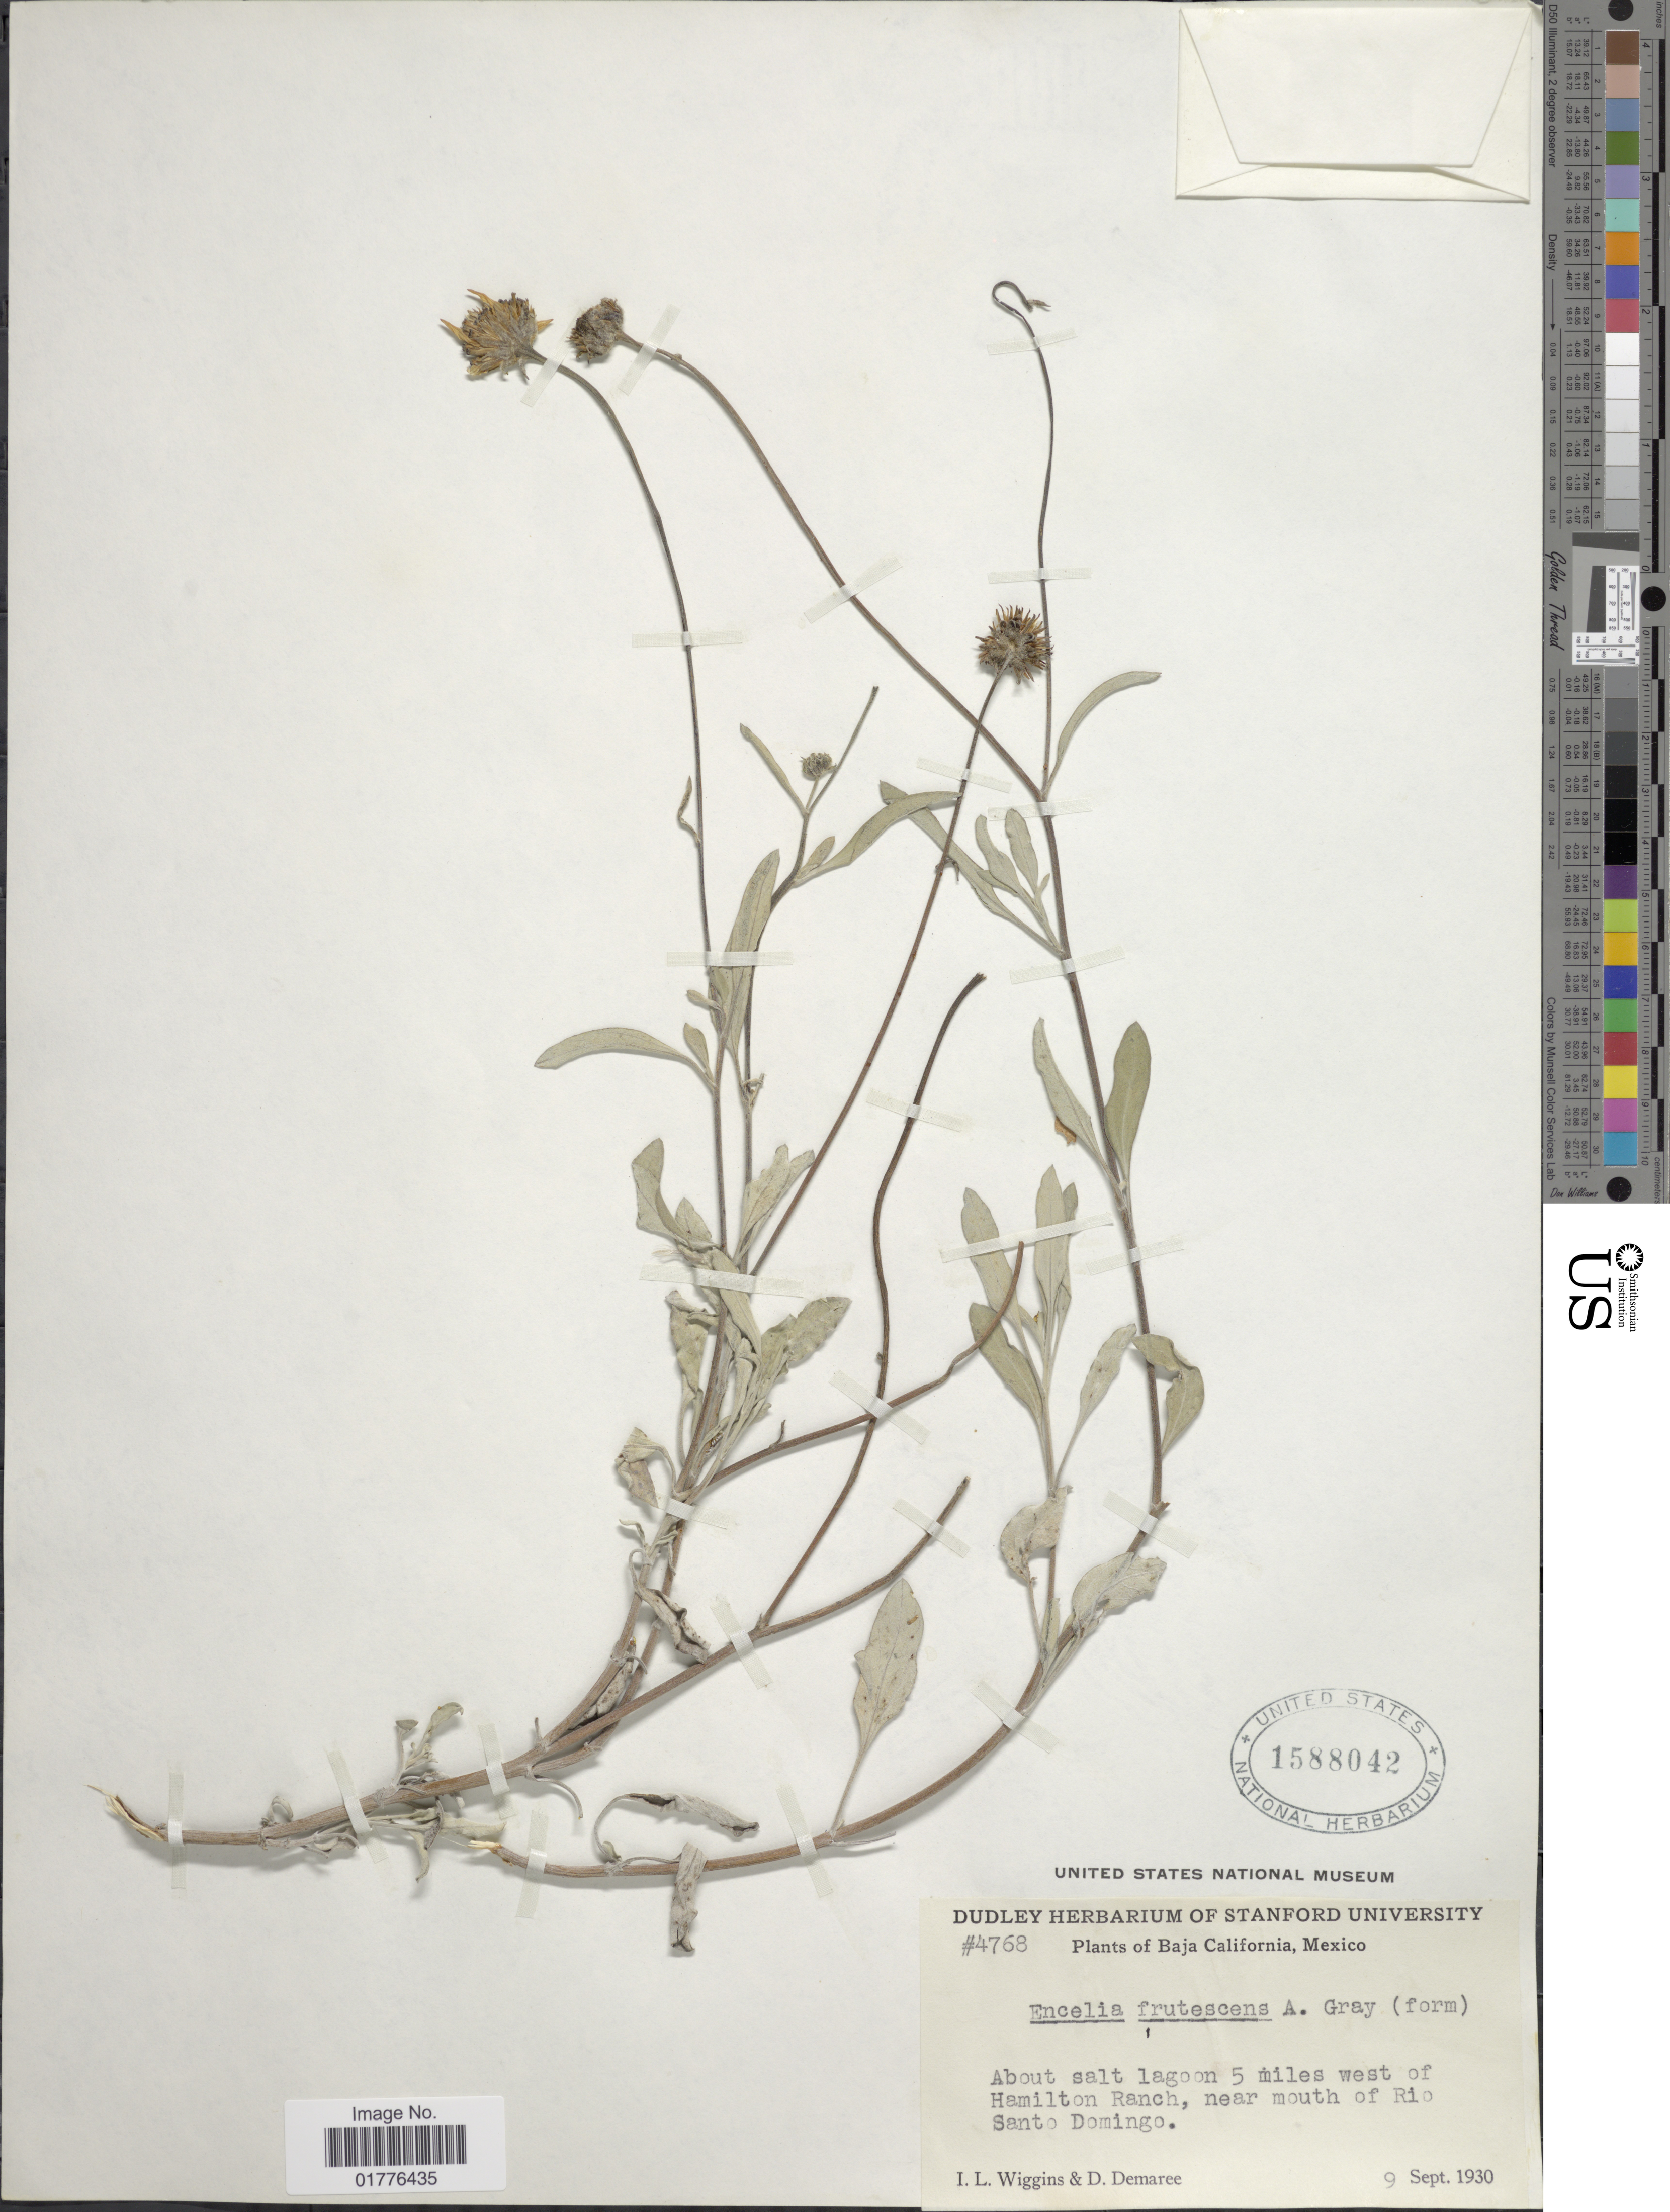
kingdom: Plantae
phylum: Tracheophyta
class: Magnoliopsida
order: Asterales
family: Asteraceae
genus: Encelia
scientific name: Encelia frutescens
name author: (A. Gray) A. Gray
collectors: I. L. Wiggins & D. Demaree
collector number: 4768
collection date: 1930-09-09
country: Mexico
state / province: Baja California Sur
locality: About salt lagoon 5 miles west of Hamilton Ranch, near mouth of Rio Santo Domingo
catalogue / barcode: US 1588042